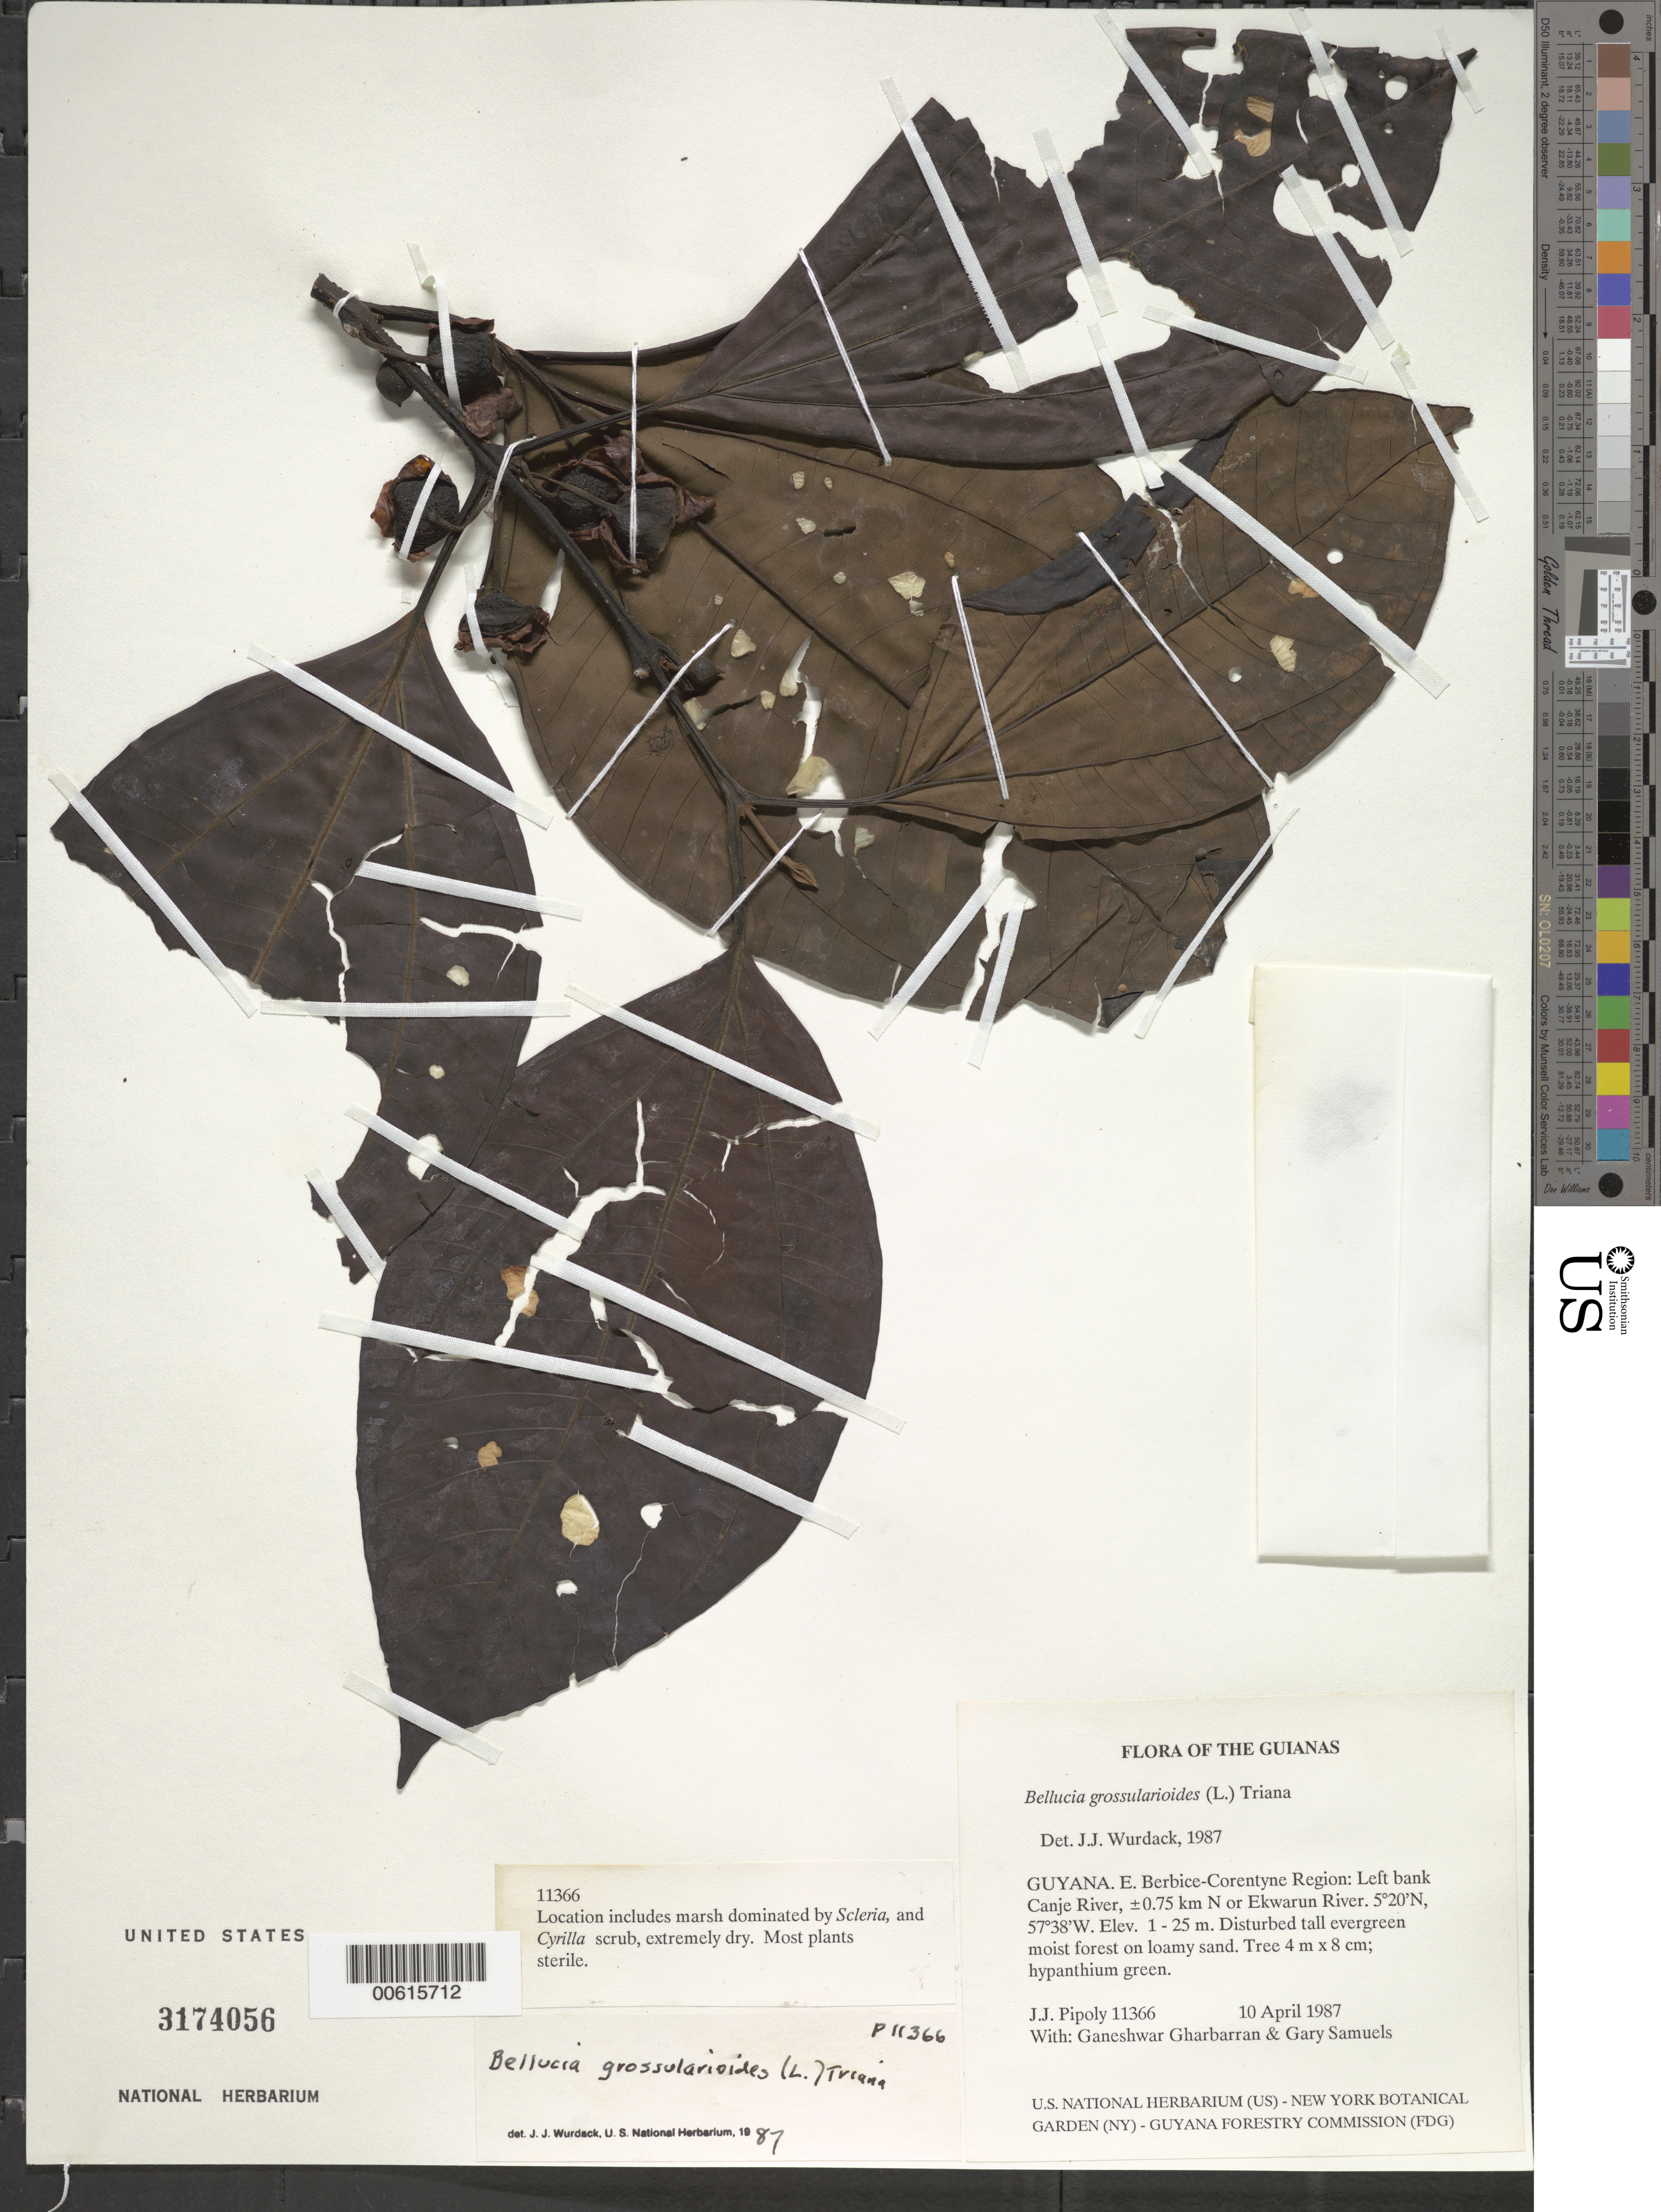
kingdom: Plantae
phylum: Tracheophyta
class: Magnoliopsida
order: Myrtales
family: Melastomataceae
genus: Bellucia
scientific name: Bellucia grossularioides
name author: (L.) Triana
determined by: Wurdack, John J., (US), US (UNITED STATES)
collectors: J. J. Pipoly, G. Gharbarran & G. Samuels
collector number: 11366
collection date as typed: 10 April 1987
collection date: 1987-04-10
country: Guyana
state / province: E. Berbice-Corentyne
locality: Canje River, ± 0.75 km N of Ekwarun River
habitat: Disturbed tall evergreen moist forest on loamy sand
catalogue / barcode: US 3174056